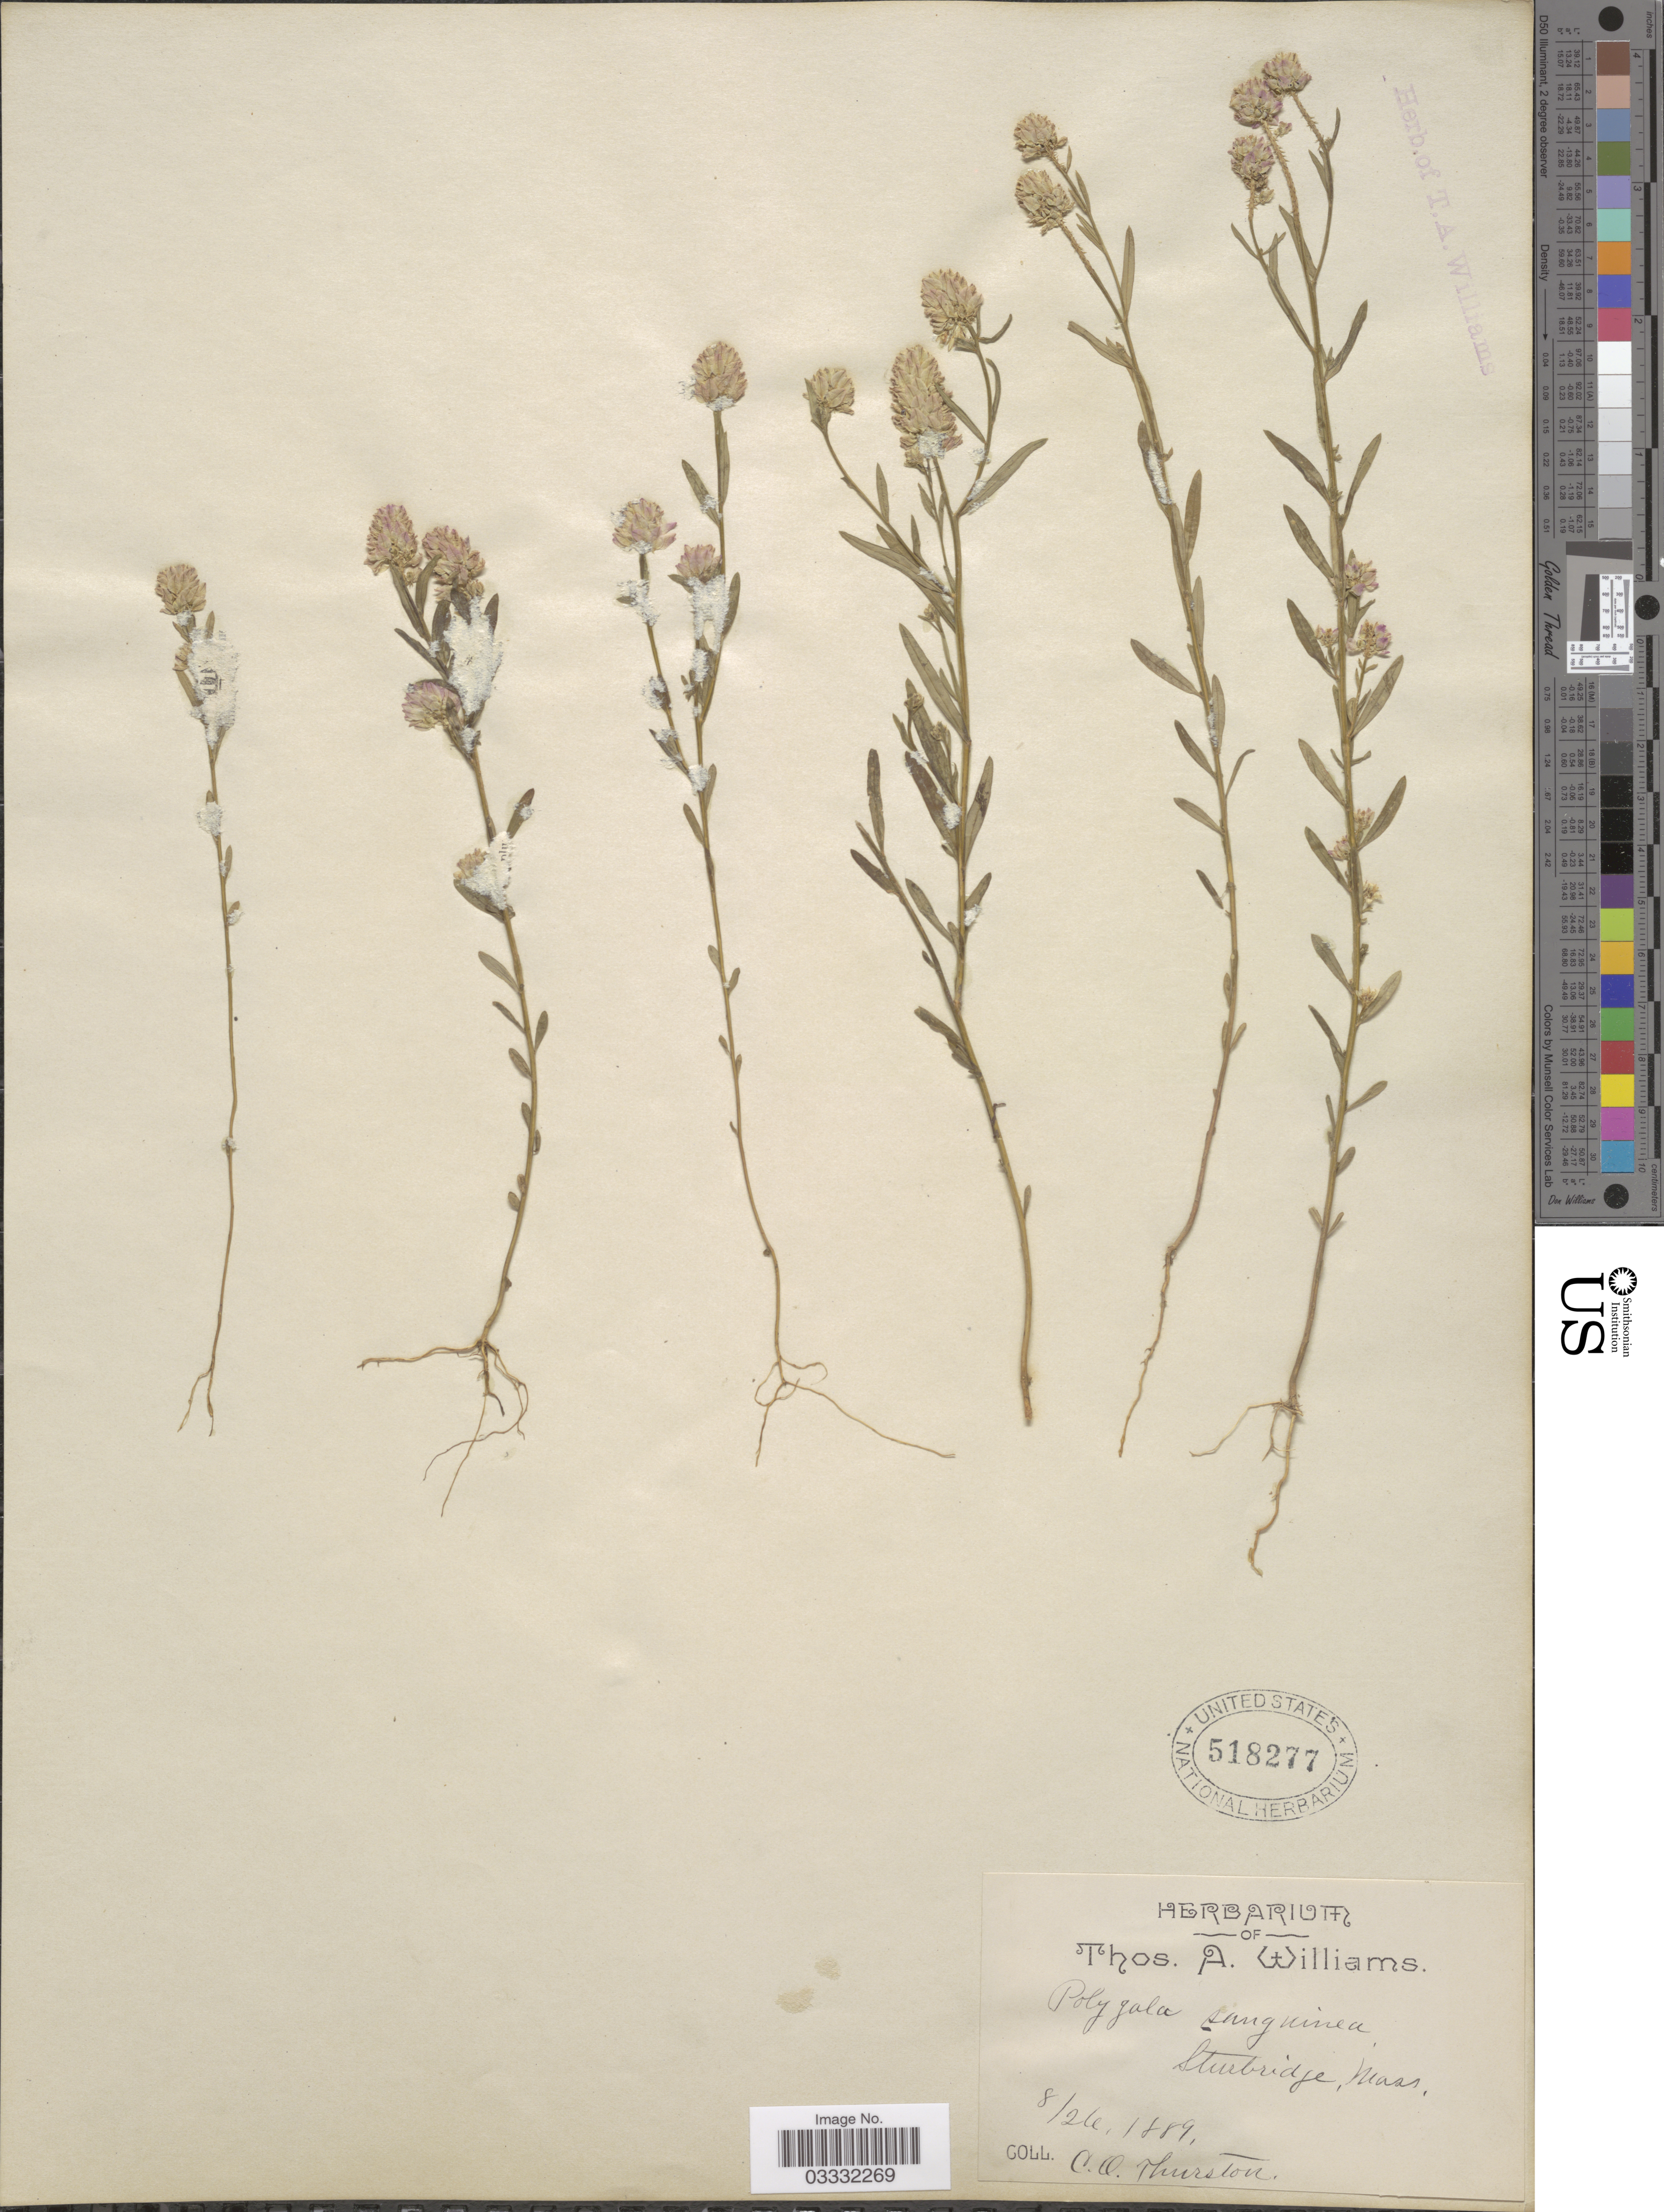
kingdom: Plantae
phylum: Tracheophyta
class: Magnoliopsida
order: Fabales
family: Polygalaceae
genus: Polygala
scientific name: Polygala sanguinea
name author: L.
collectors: C. Thurston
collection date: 1889-08-26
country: United States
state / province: Massachusetts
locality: Sturbridge.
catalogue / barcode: US 518277